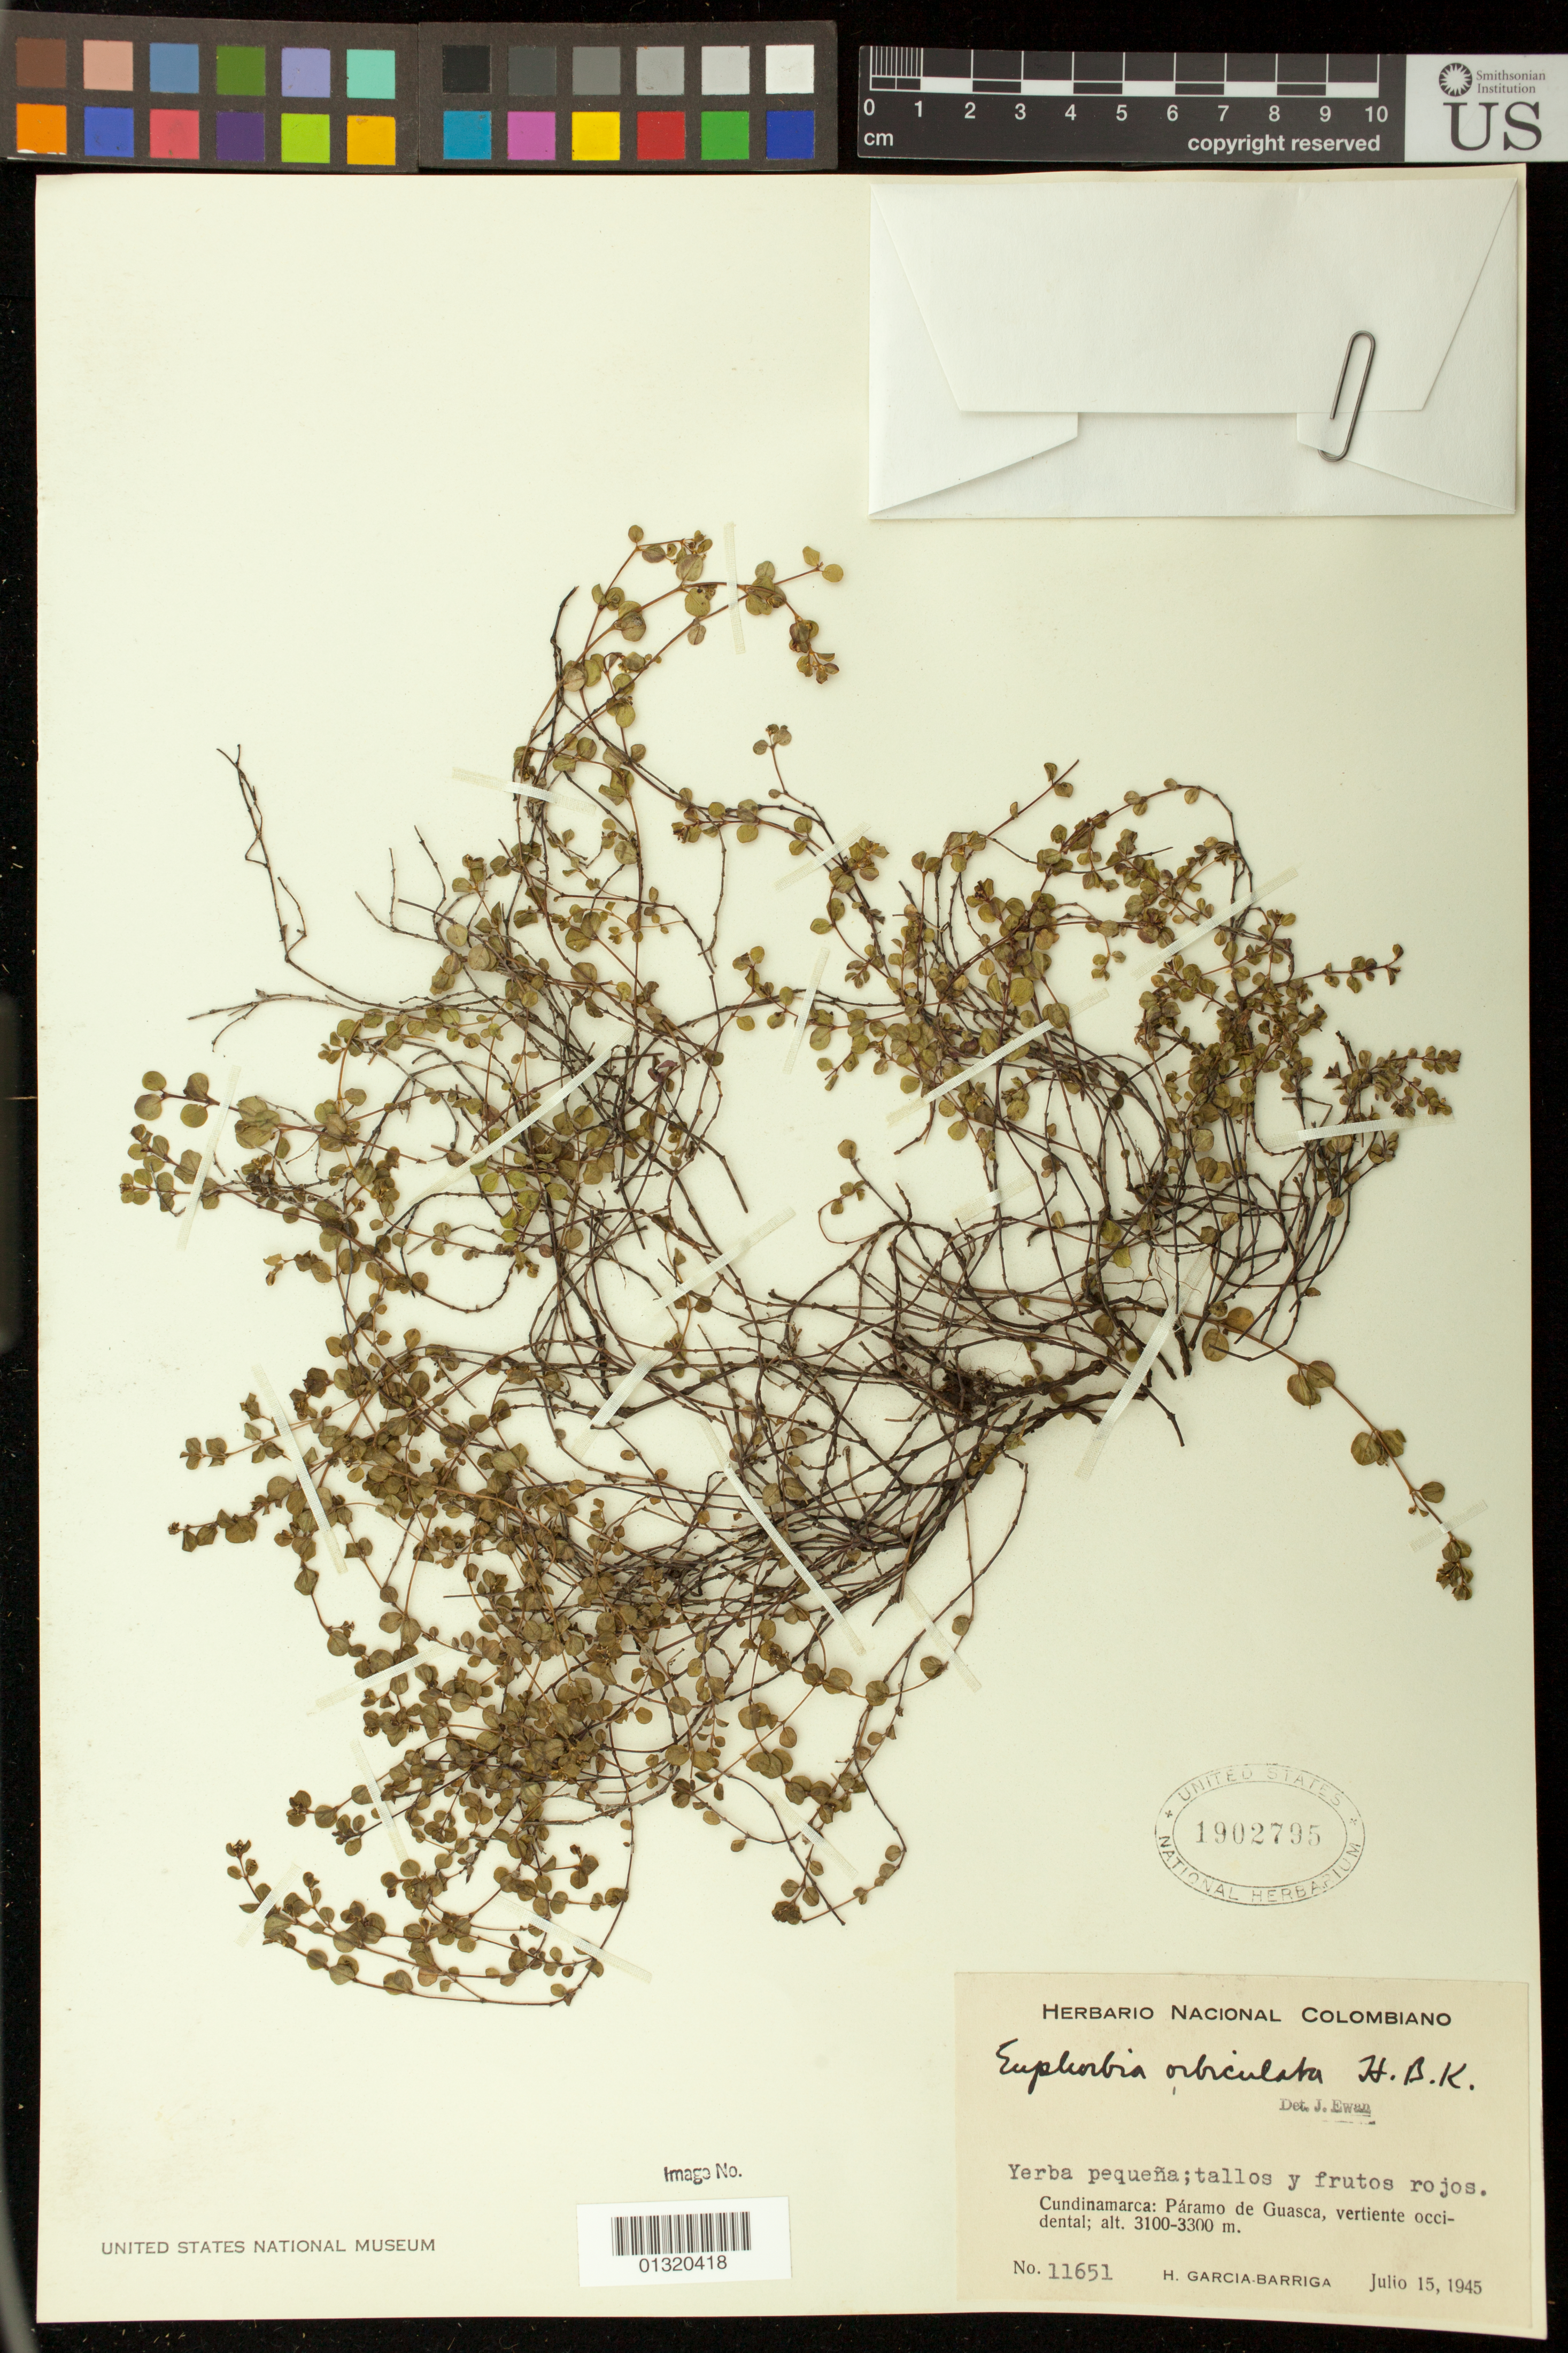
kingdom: Plantae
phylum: Tracheophyta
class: Magnoliopsida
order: Malpighiales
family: Euphorbiaceae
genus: Euphorbia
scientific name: Euphorbia orbiculata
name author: Kunth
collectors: H. García Barriga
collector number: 11651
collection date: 1945-07-15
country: Colombia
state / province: Cundinamarca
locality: Paramo de Guasca, vertiente occidental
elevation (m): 3100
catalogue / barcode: US 1902795